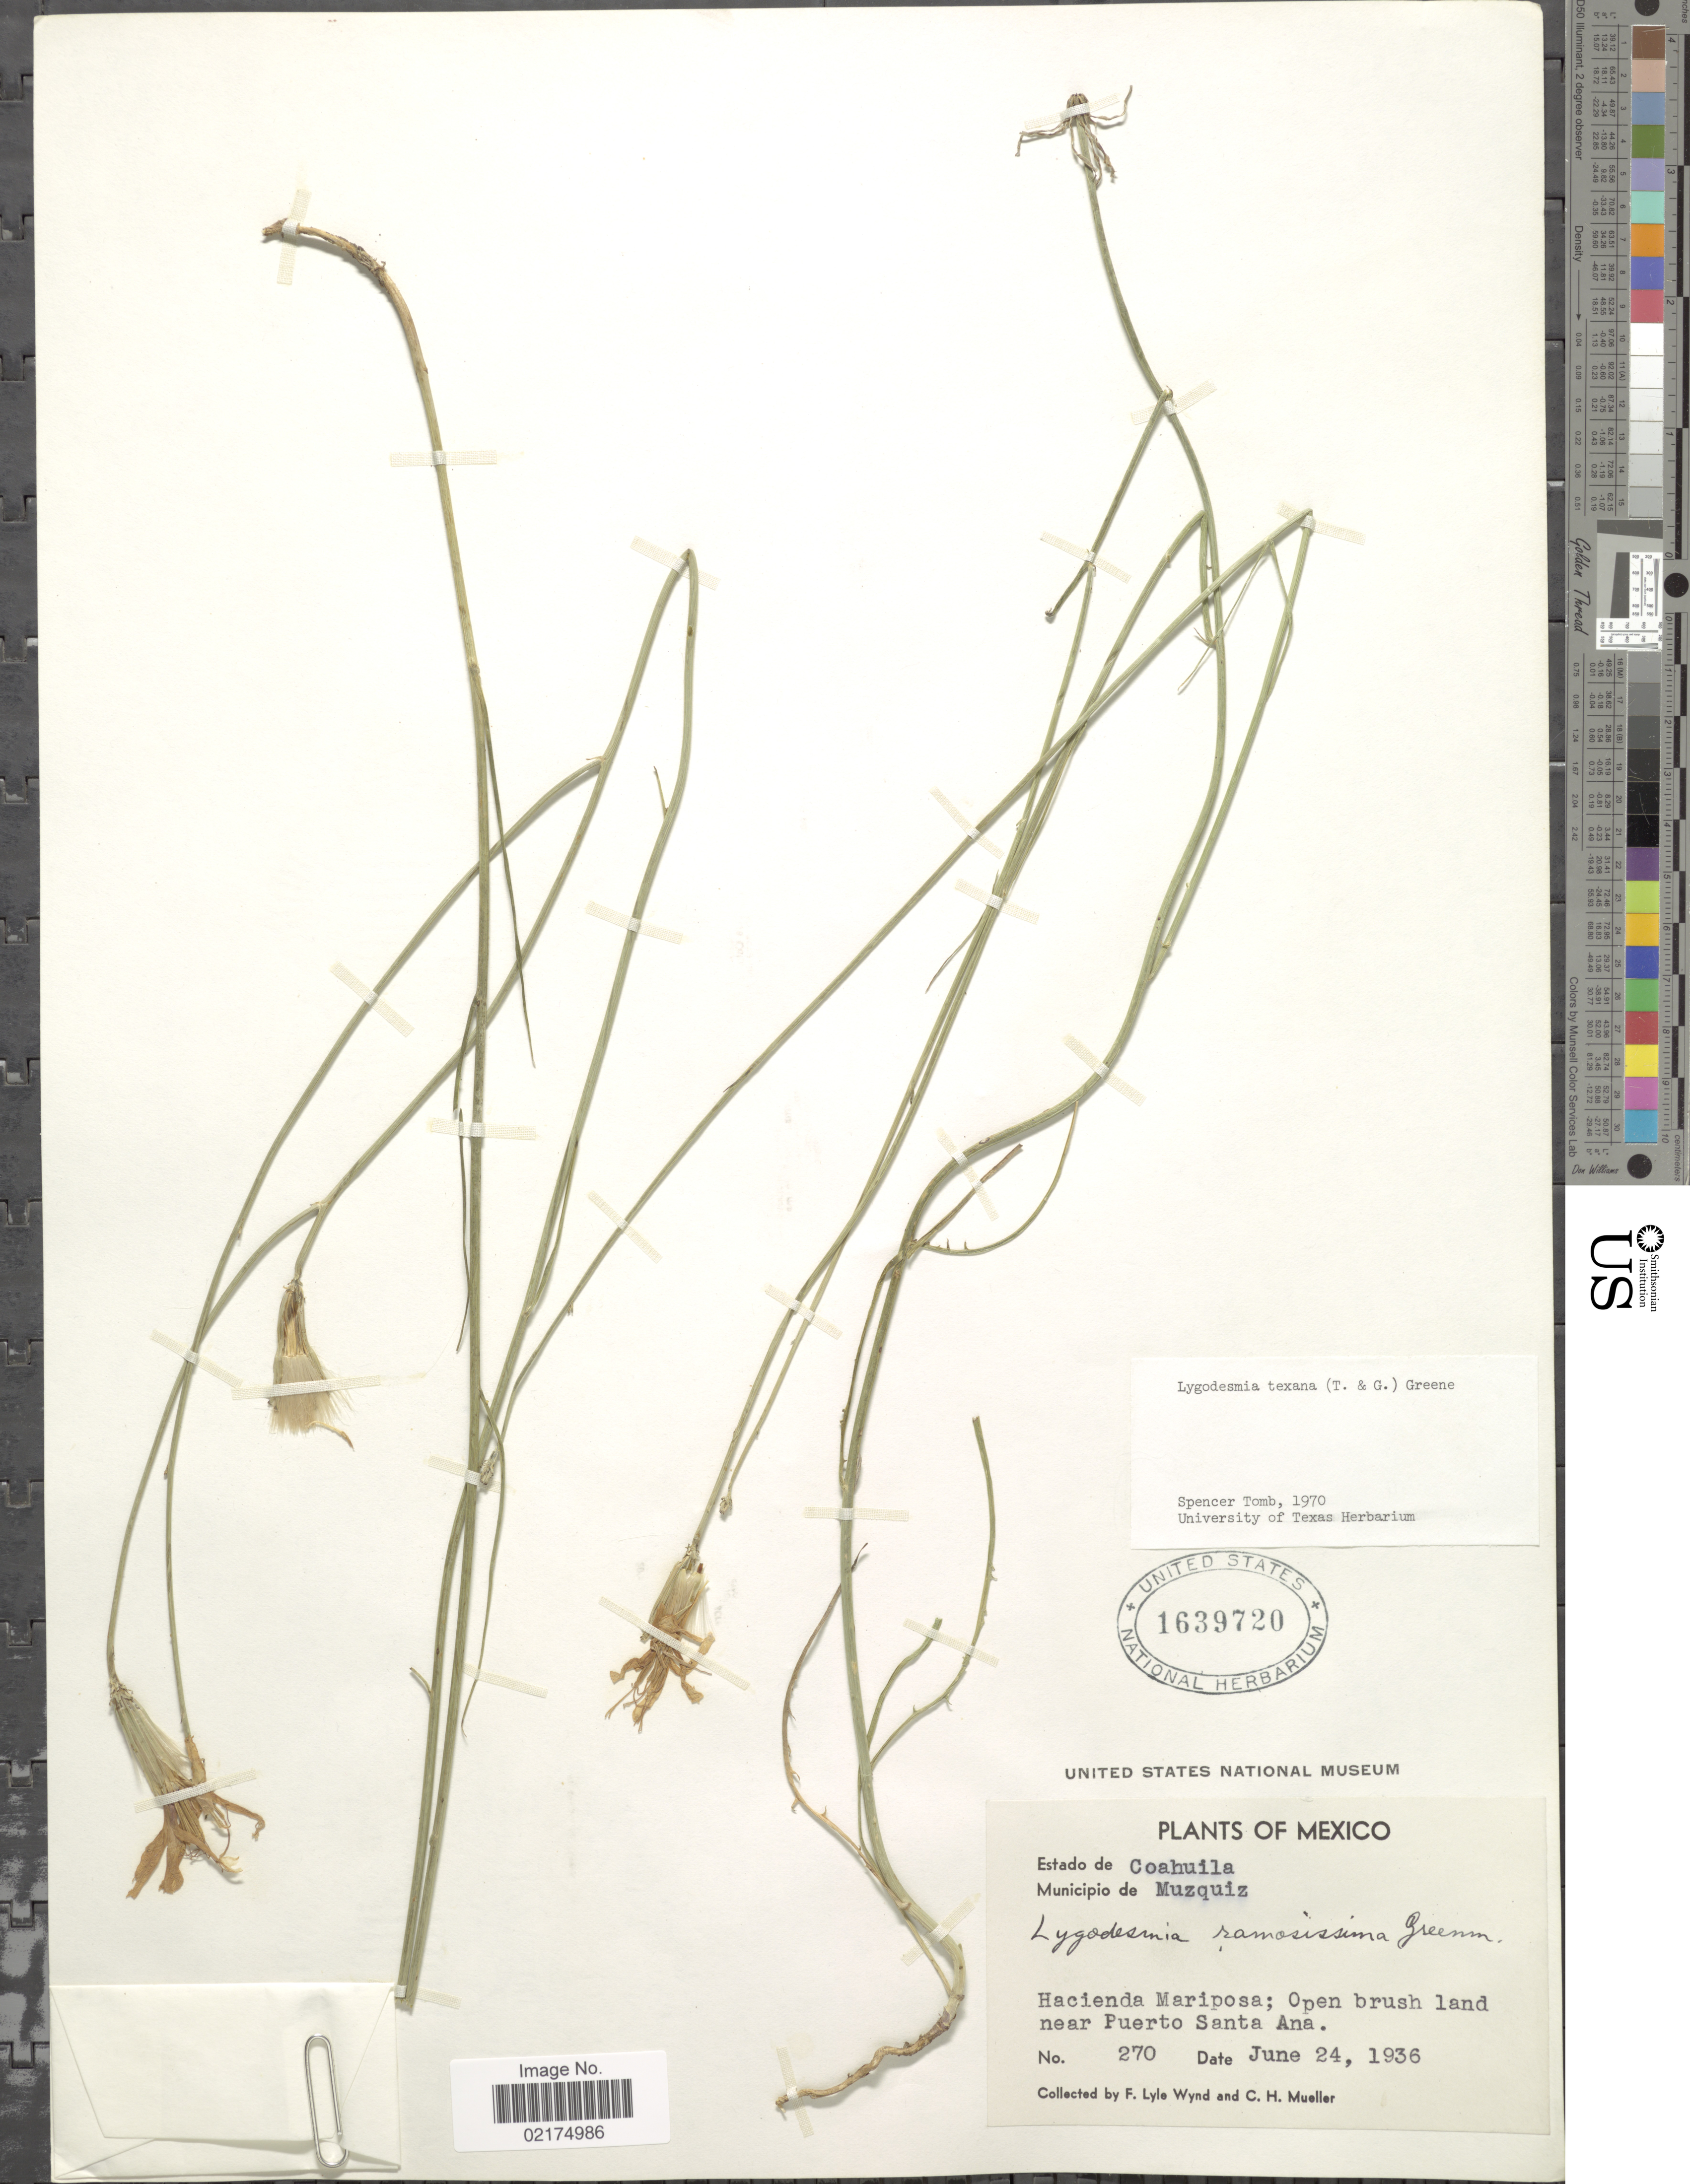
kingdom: Plantae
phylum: Tracheophyta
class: Magnoliopsida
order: Asterales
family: Asteraceae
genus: Lygodesmia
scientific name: Lygodesmia texana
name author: (Torr. & A. Gray) Greene ex Small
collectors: F. L. Wynd & C. H. Mueller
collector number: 270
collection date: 1936-06-24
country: Mexico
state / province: Coahuila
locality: Municipio de Muzquiz, Hacienda Mariposa: Open brush land near Puerto Santa Ana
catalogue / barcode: US 1639720